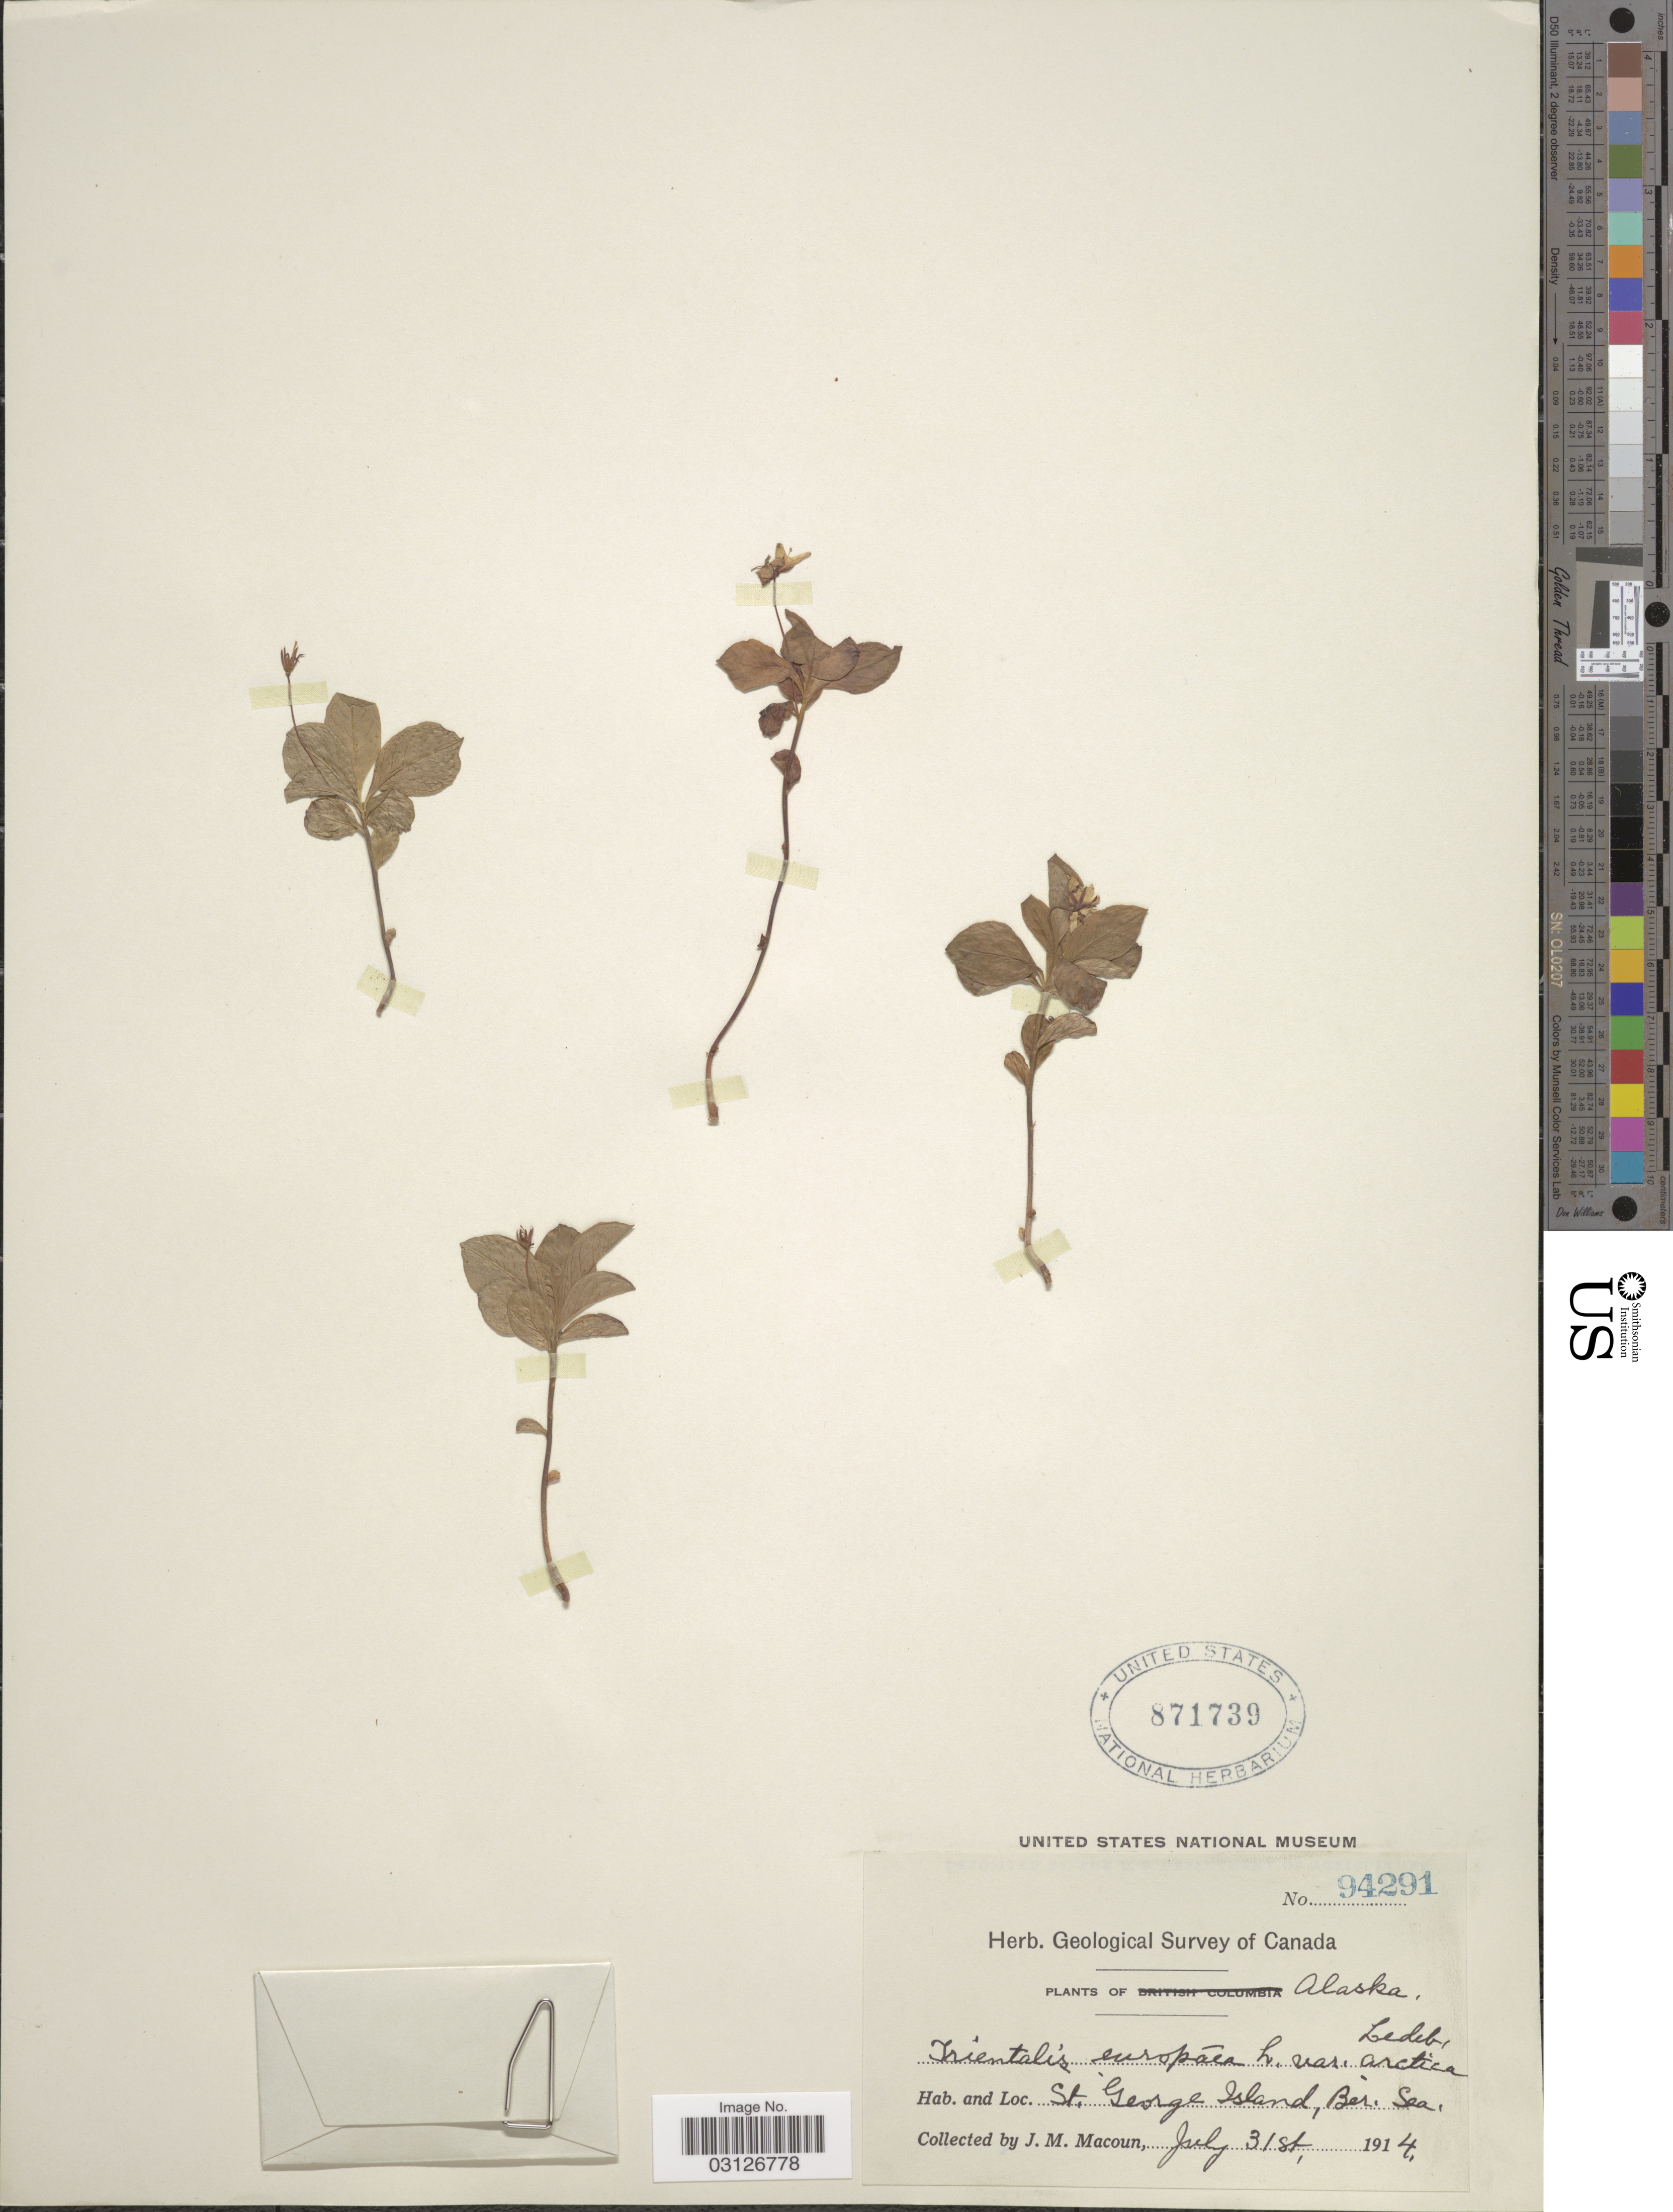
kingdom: Plantae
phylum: Tracheophyta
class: Magnoliopsida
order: Ericales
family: Primulaceae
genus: Trientalis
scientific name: Trientalis europaea subsp. arctica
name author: (Fisch. ex Hook.) Hultén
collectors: J. M. Macoun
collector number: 94291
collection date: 1914-07-31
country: United States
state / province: Alaska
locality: St. George Island, Ber. Sea.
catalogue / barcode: US 871739